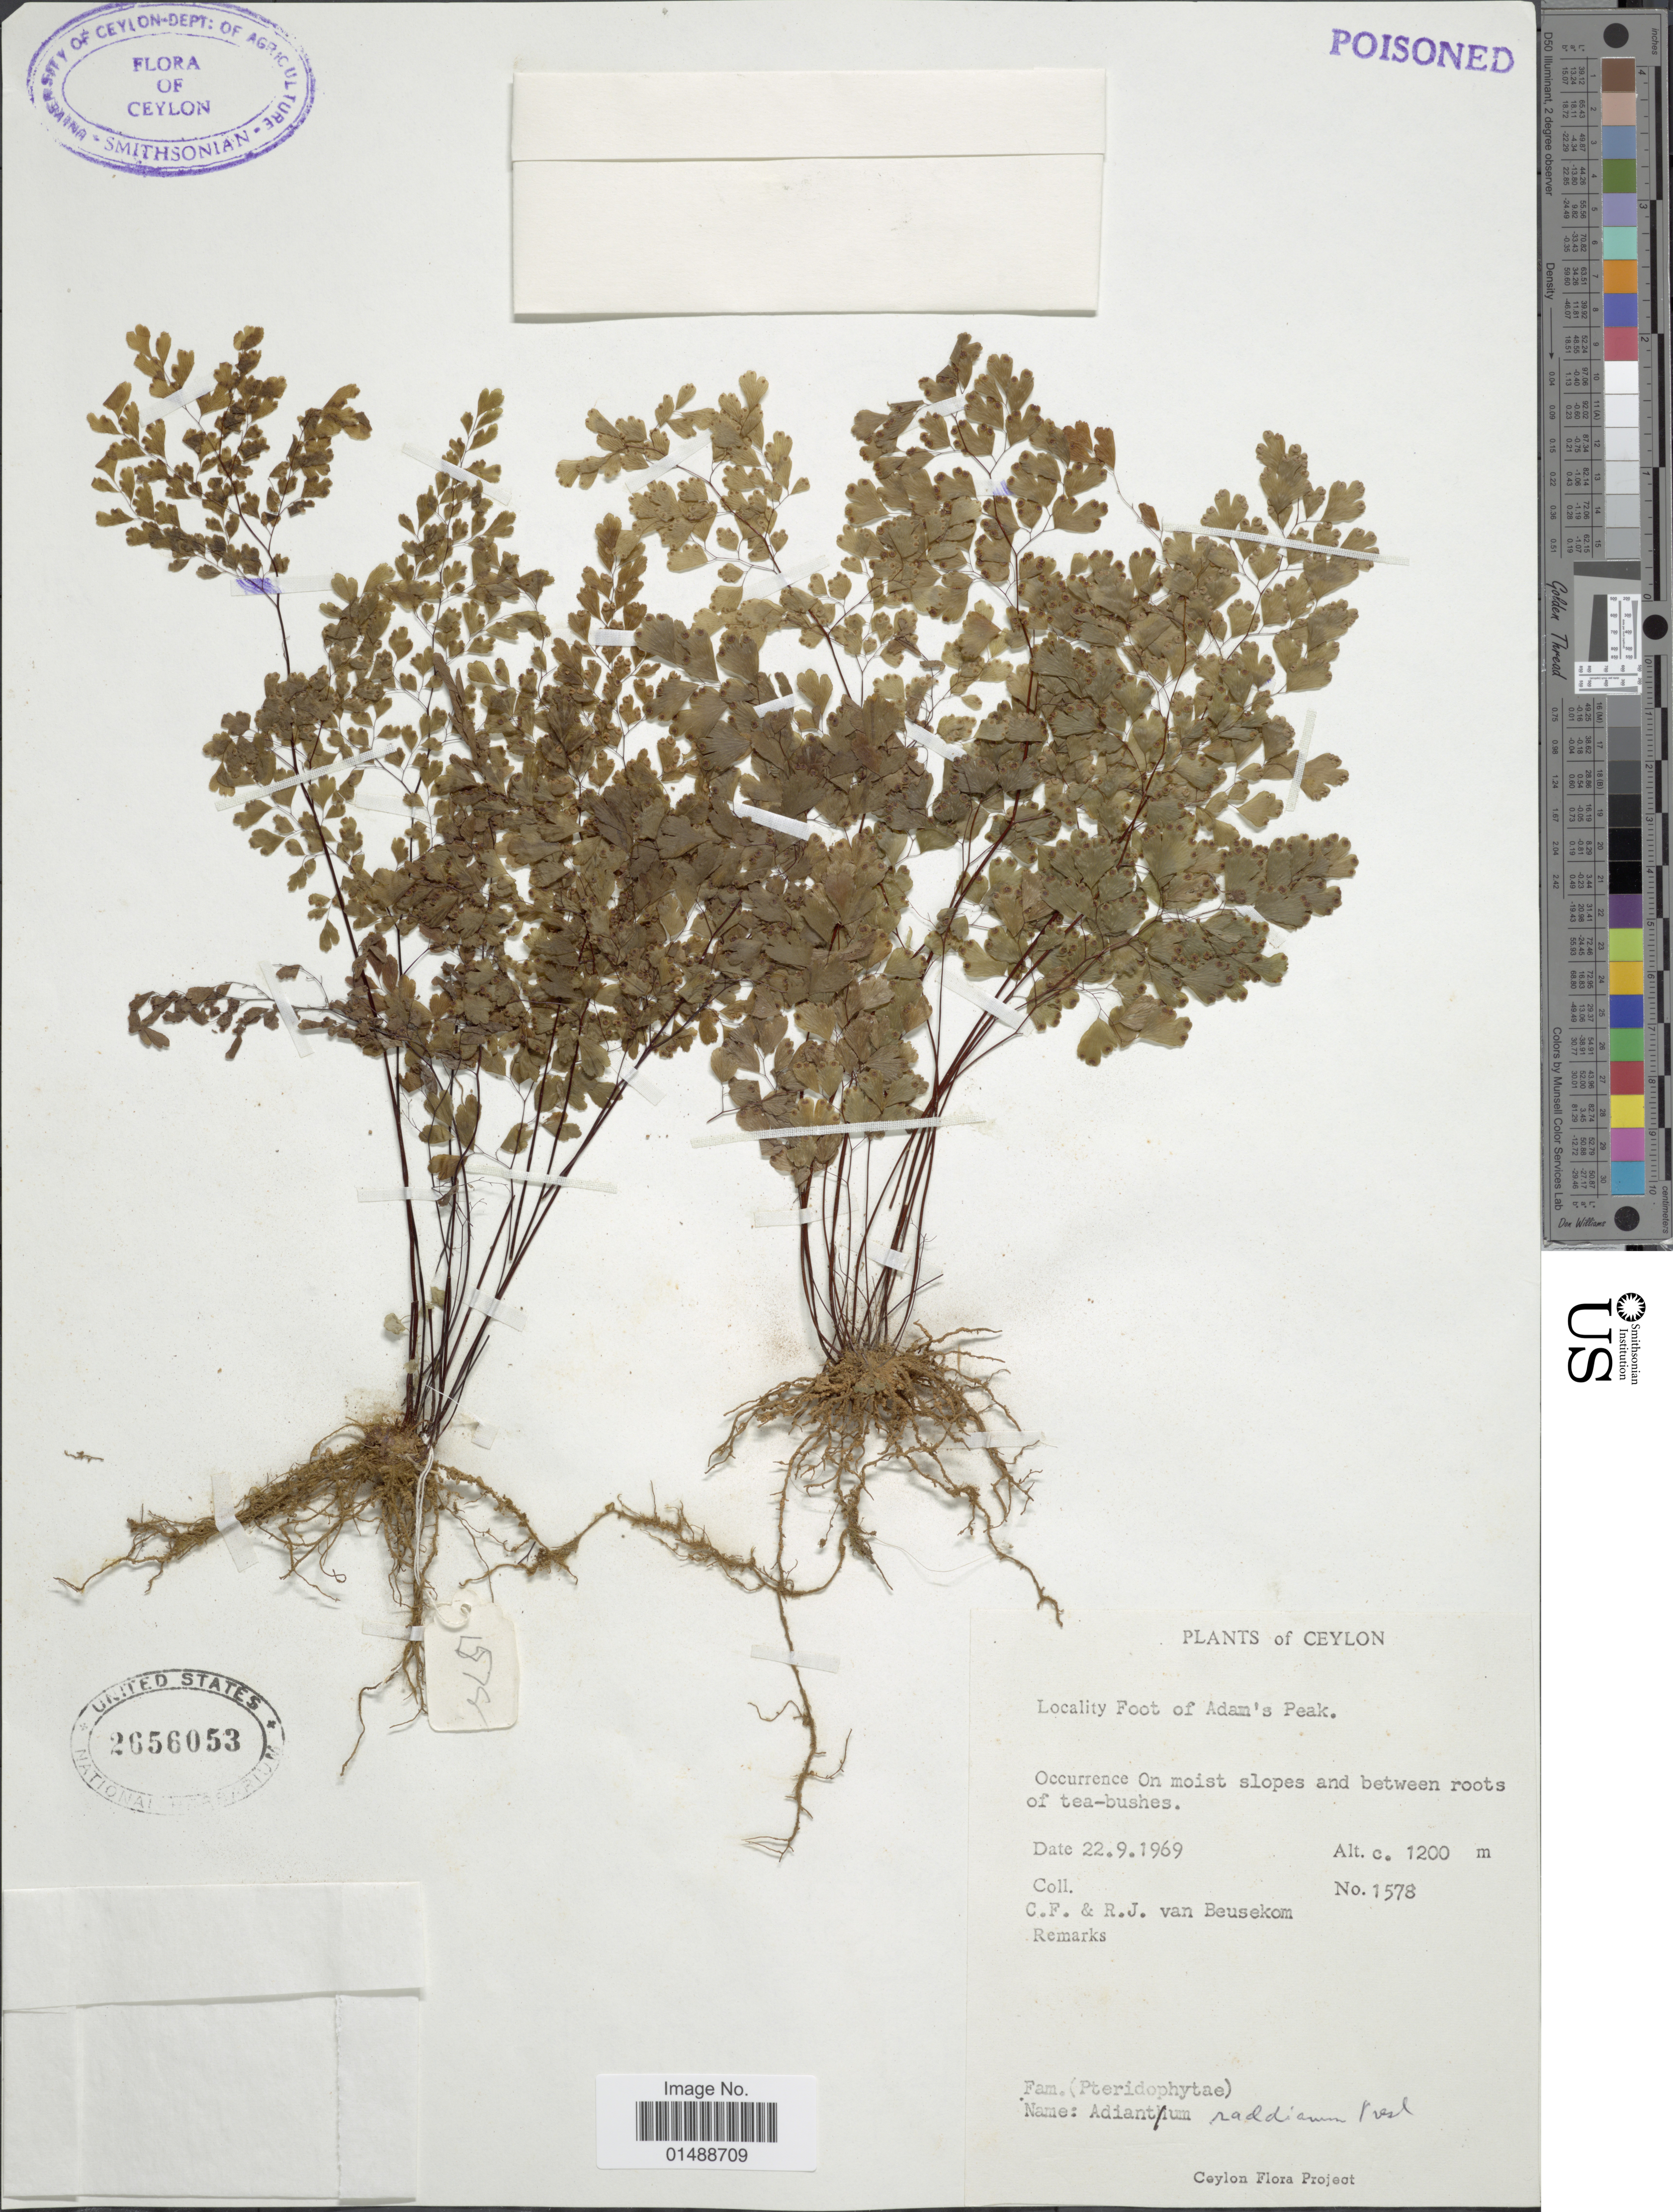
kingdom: Plantae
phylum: Tracheophyta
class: Polypodiopsida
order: Polypodiales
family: Pteridaceae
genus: Adiantum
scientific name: Adiantum raddianum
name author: C. Presl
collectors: C. van Beusecom & R. van Beusecom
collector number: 1578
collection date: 1969-09-22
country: Sri Lanka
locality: Ceylon, Foot of Adam's Peak.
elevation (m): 1200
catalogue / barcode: US 2656053